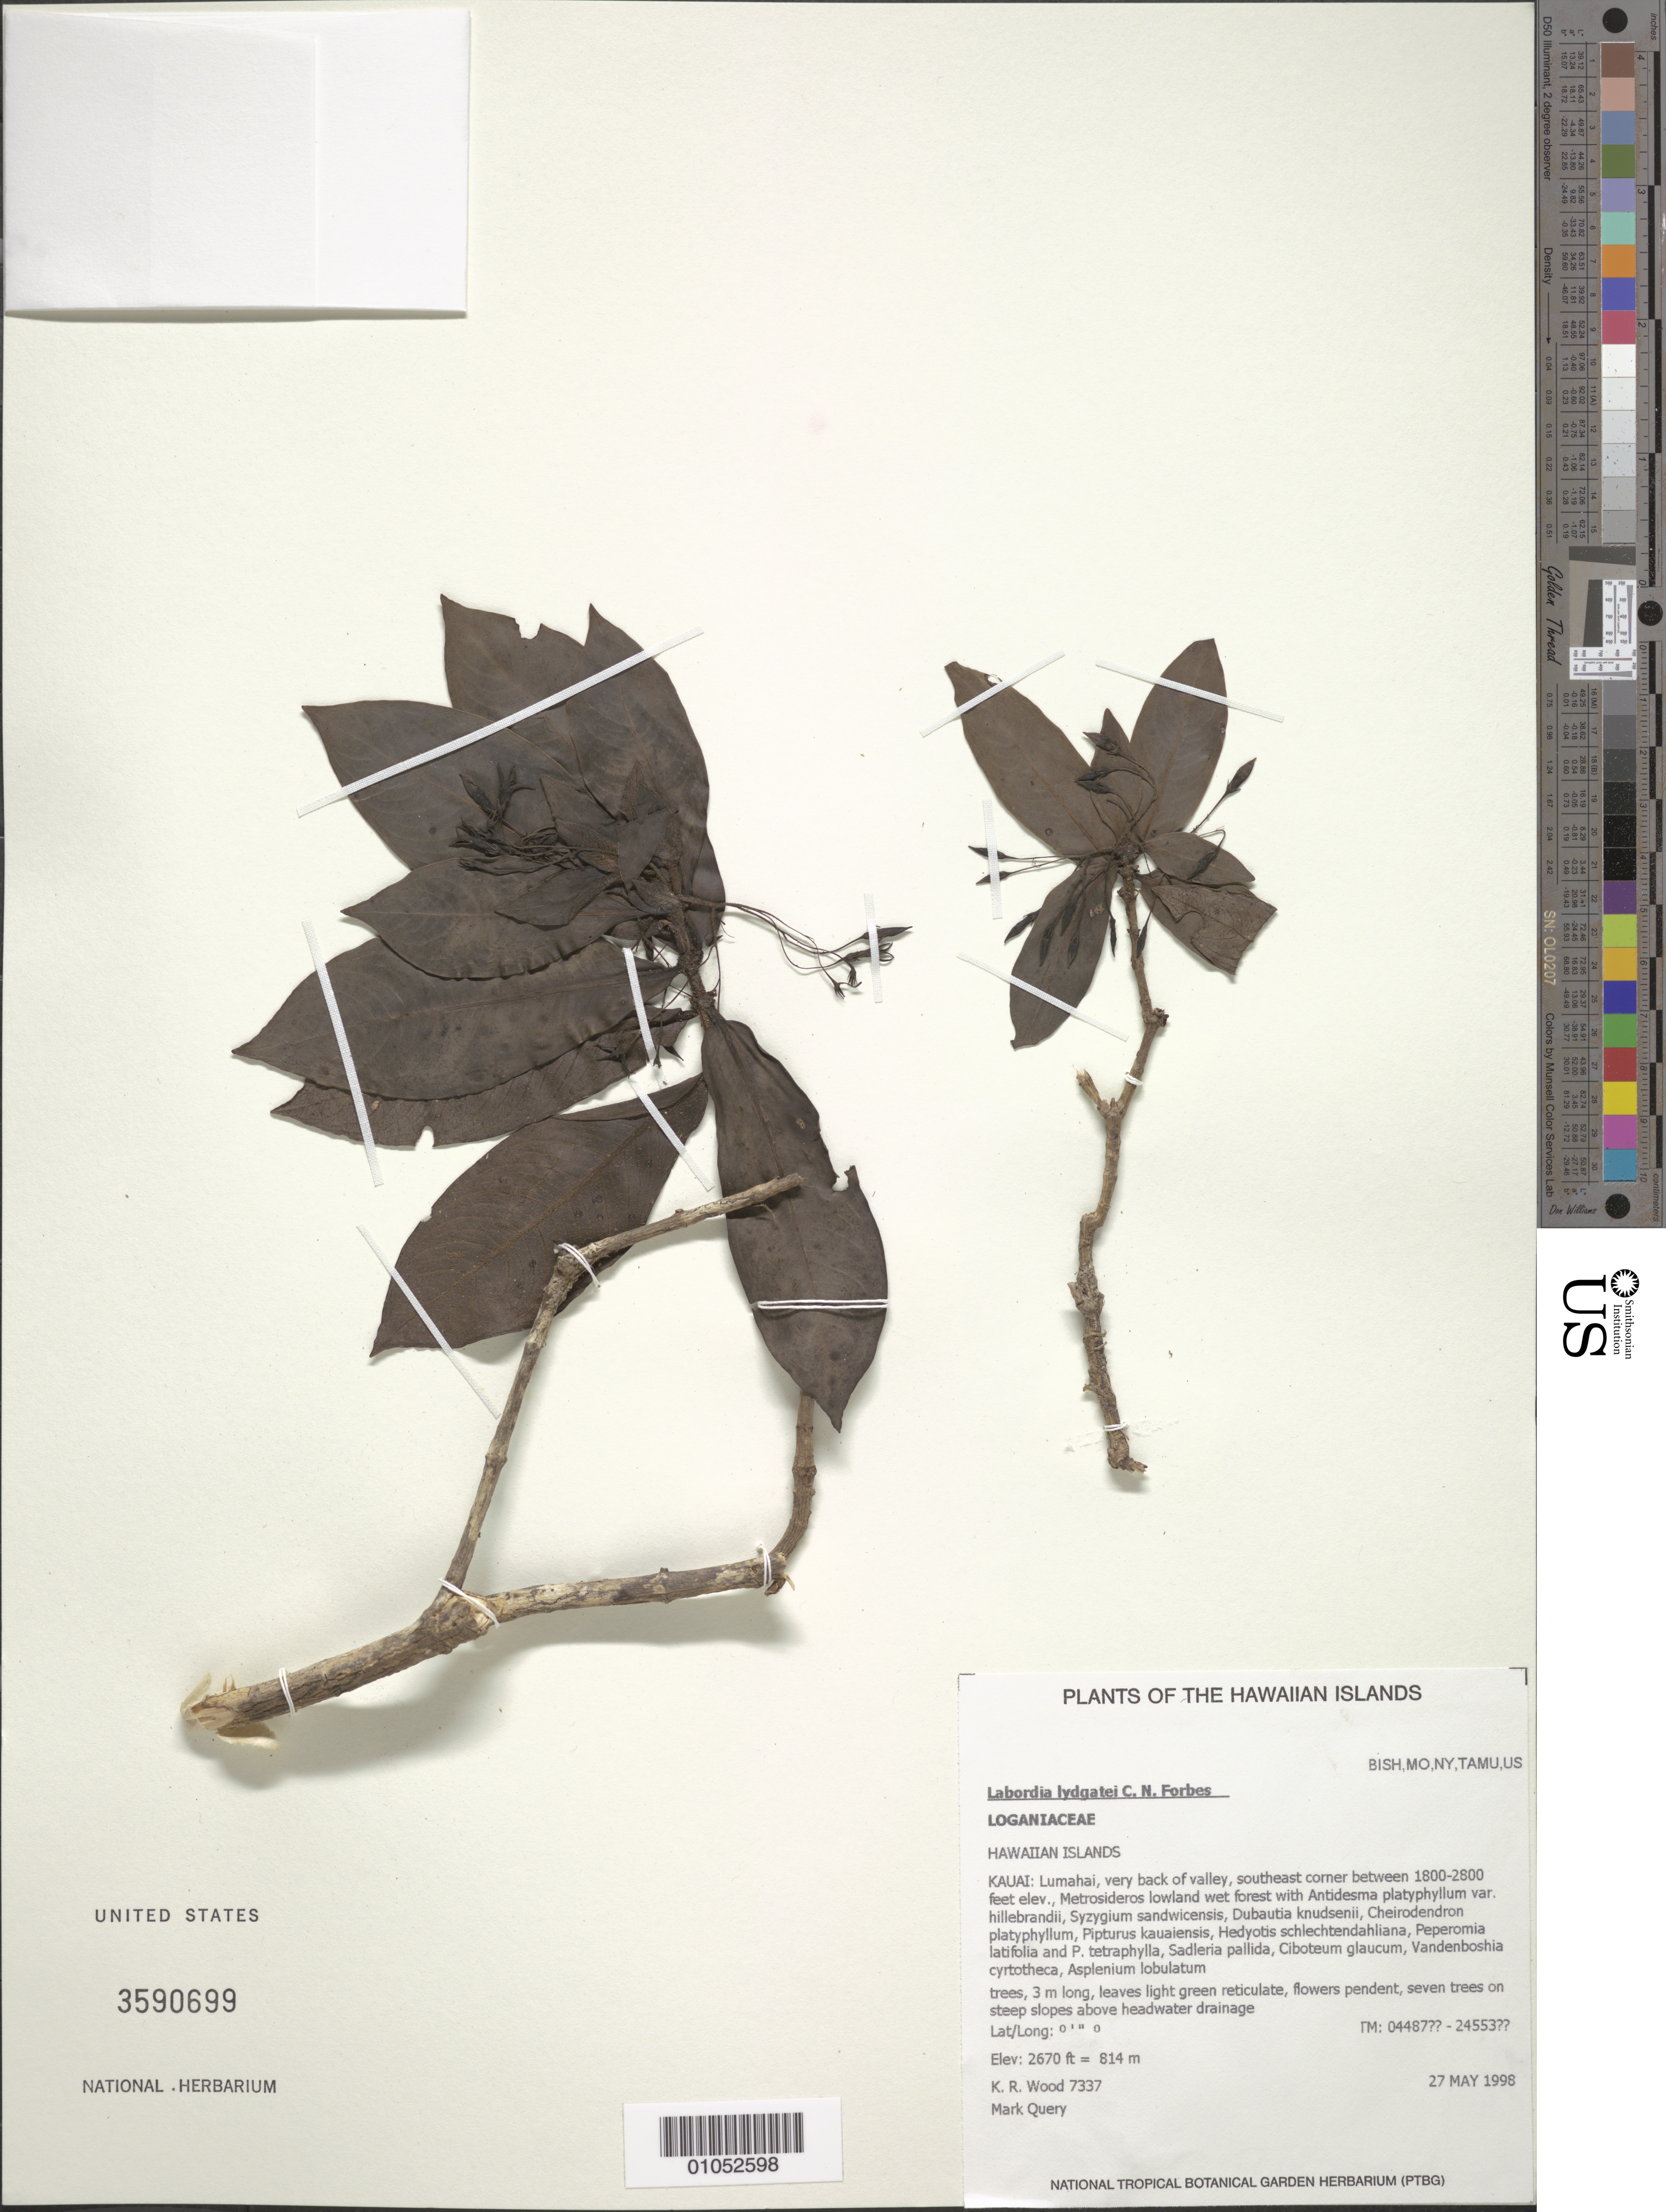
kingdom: Plantae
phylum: Tracheophyta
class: Magnoliopsida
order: Gentianales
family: Loganiaceae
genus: Geniostoma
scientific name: Geniostoma lydgatei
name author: (C.N. Forbes) Byng & Christenh.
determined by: Wagner, W. L., (BOT), Smithsonian Institution - National Museum of Natural History (UNITED STATES)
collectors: K. R. Wood & M. Query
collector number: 7337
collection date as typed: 27 May 1998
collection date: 1998-05-27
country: United States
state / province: Hawaii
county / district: Kaui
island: Kaua'i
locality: Laumahai, very back of valley, southeast corner.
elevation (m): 814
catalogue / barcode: US 3590699